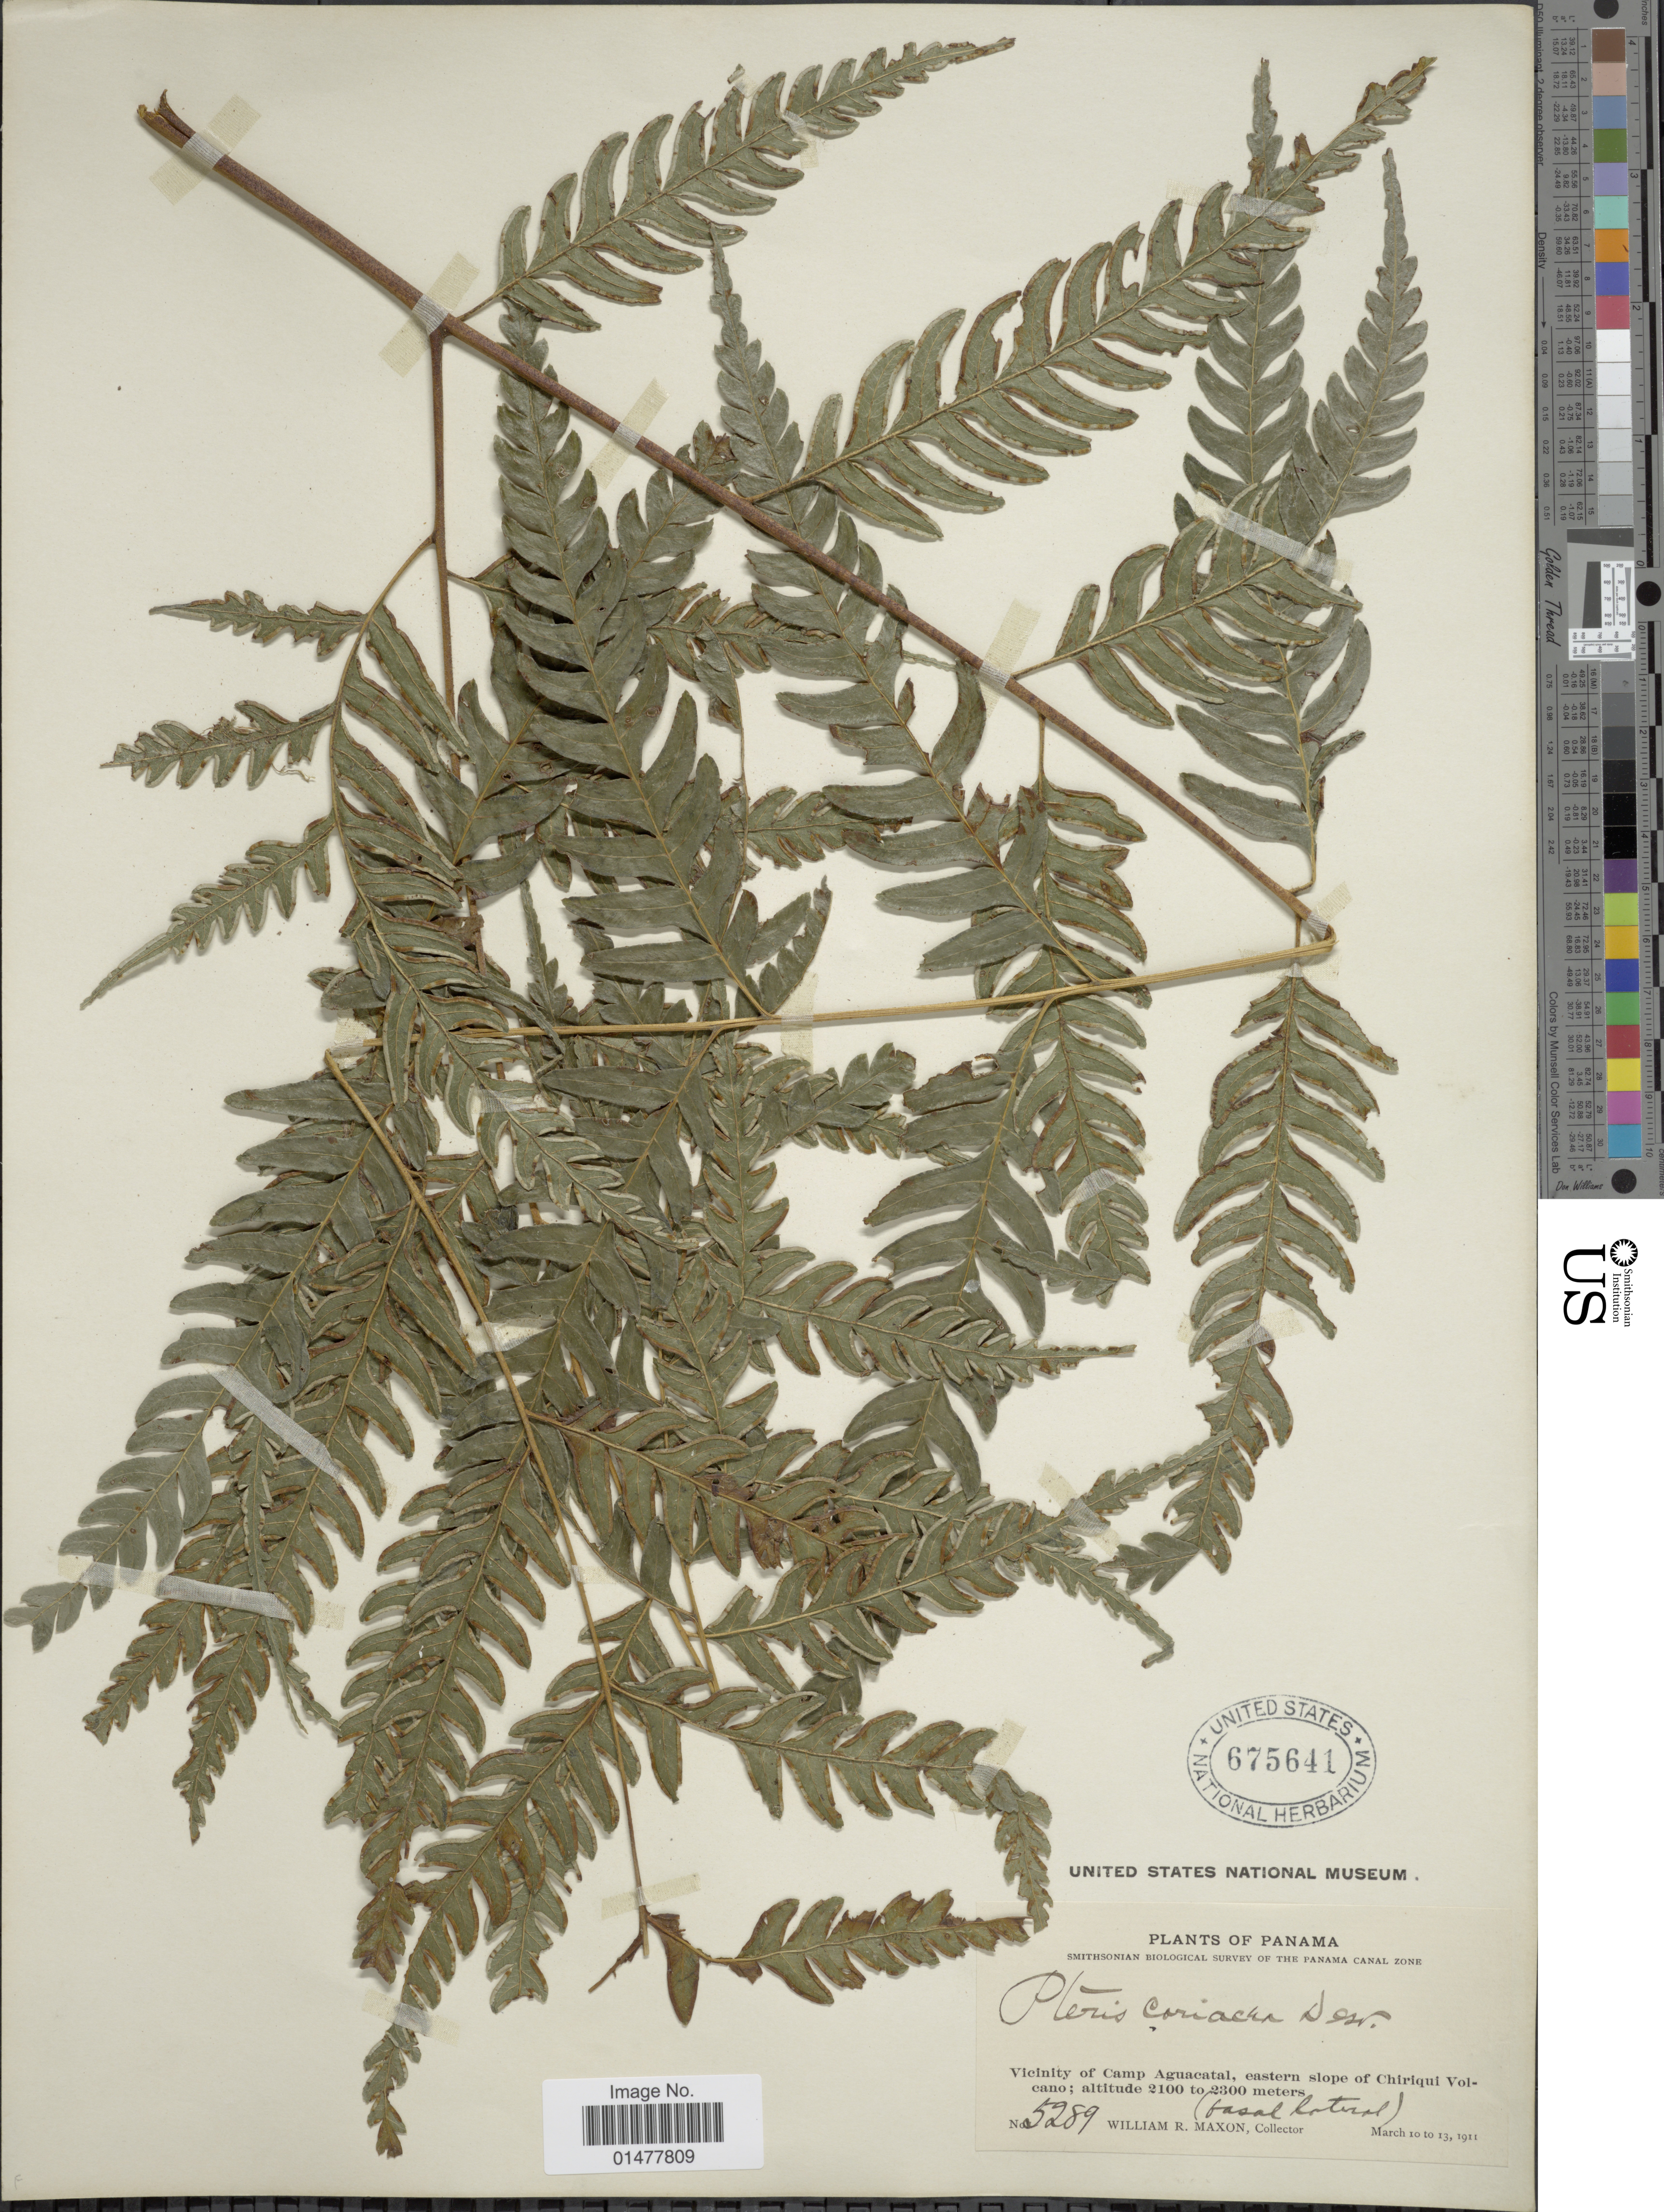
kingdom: Plantae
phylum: Tracheophyta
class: Polypodiopsida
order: Polypodiales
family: Pteridaceae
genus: Pteris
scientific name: Pteris muricata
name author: Rosenst.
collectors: W. R. Maxon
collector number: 5289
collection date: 1911-03-10/1911-03-13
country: Panama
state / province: Colón / Panamá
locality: Panama Canal Zone, Vicinity of Camp Aguacatal, eastern slope of Chiriqui Volcano.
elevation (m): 2100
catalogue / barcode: US 675641